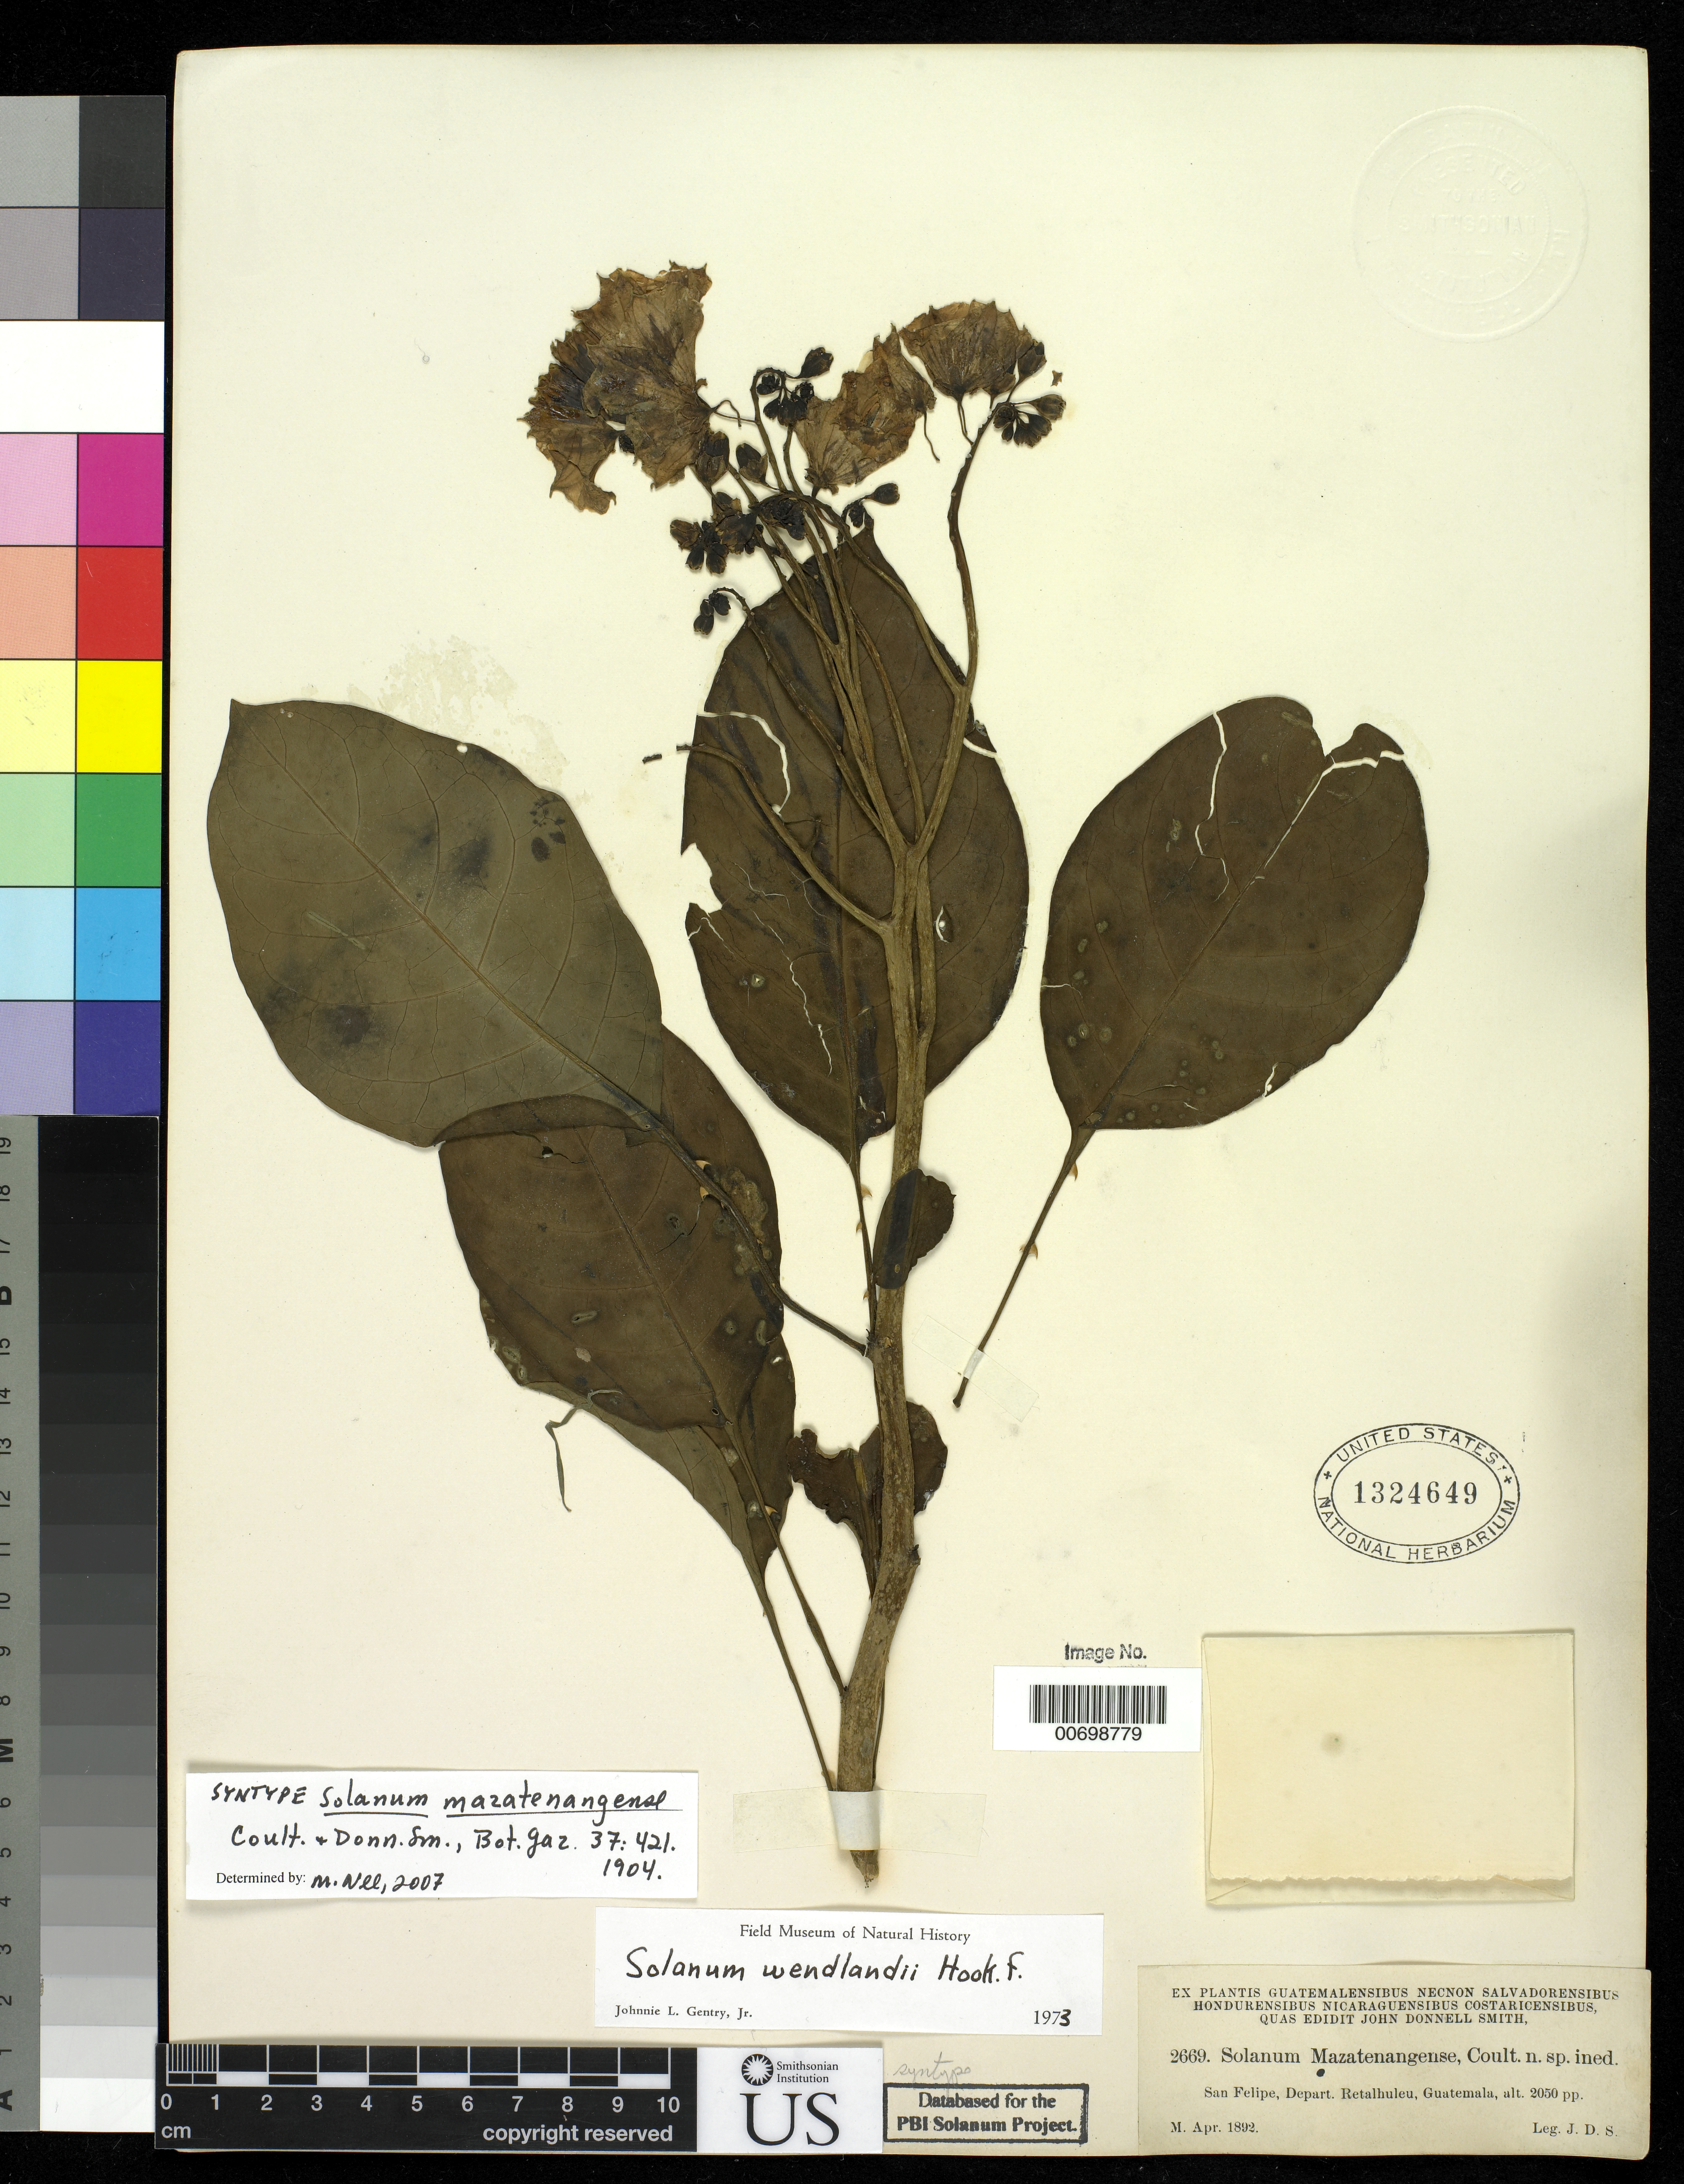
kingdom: Plantae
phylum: Tracheophyta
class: Magnoliopsida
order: Solanales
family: Solanaceae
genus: Solanum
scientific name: Solanum mazatenangense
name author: J.M. Coult. & Donn. Sm.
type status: Syntype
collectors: J. Donnell Smith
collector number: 2669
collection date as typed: Apr 1892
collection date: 1892-04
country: Guatemala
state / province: Retalhuleu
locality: San Felipe, Depart. Retalhuleu.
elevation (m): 625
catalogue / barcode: US 1324649